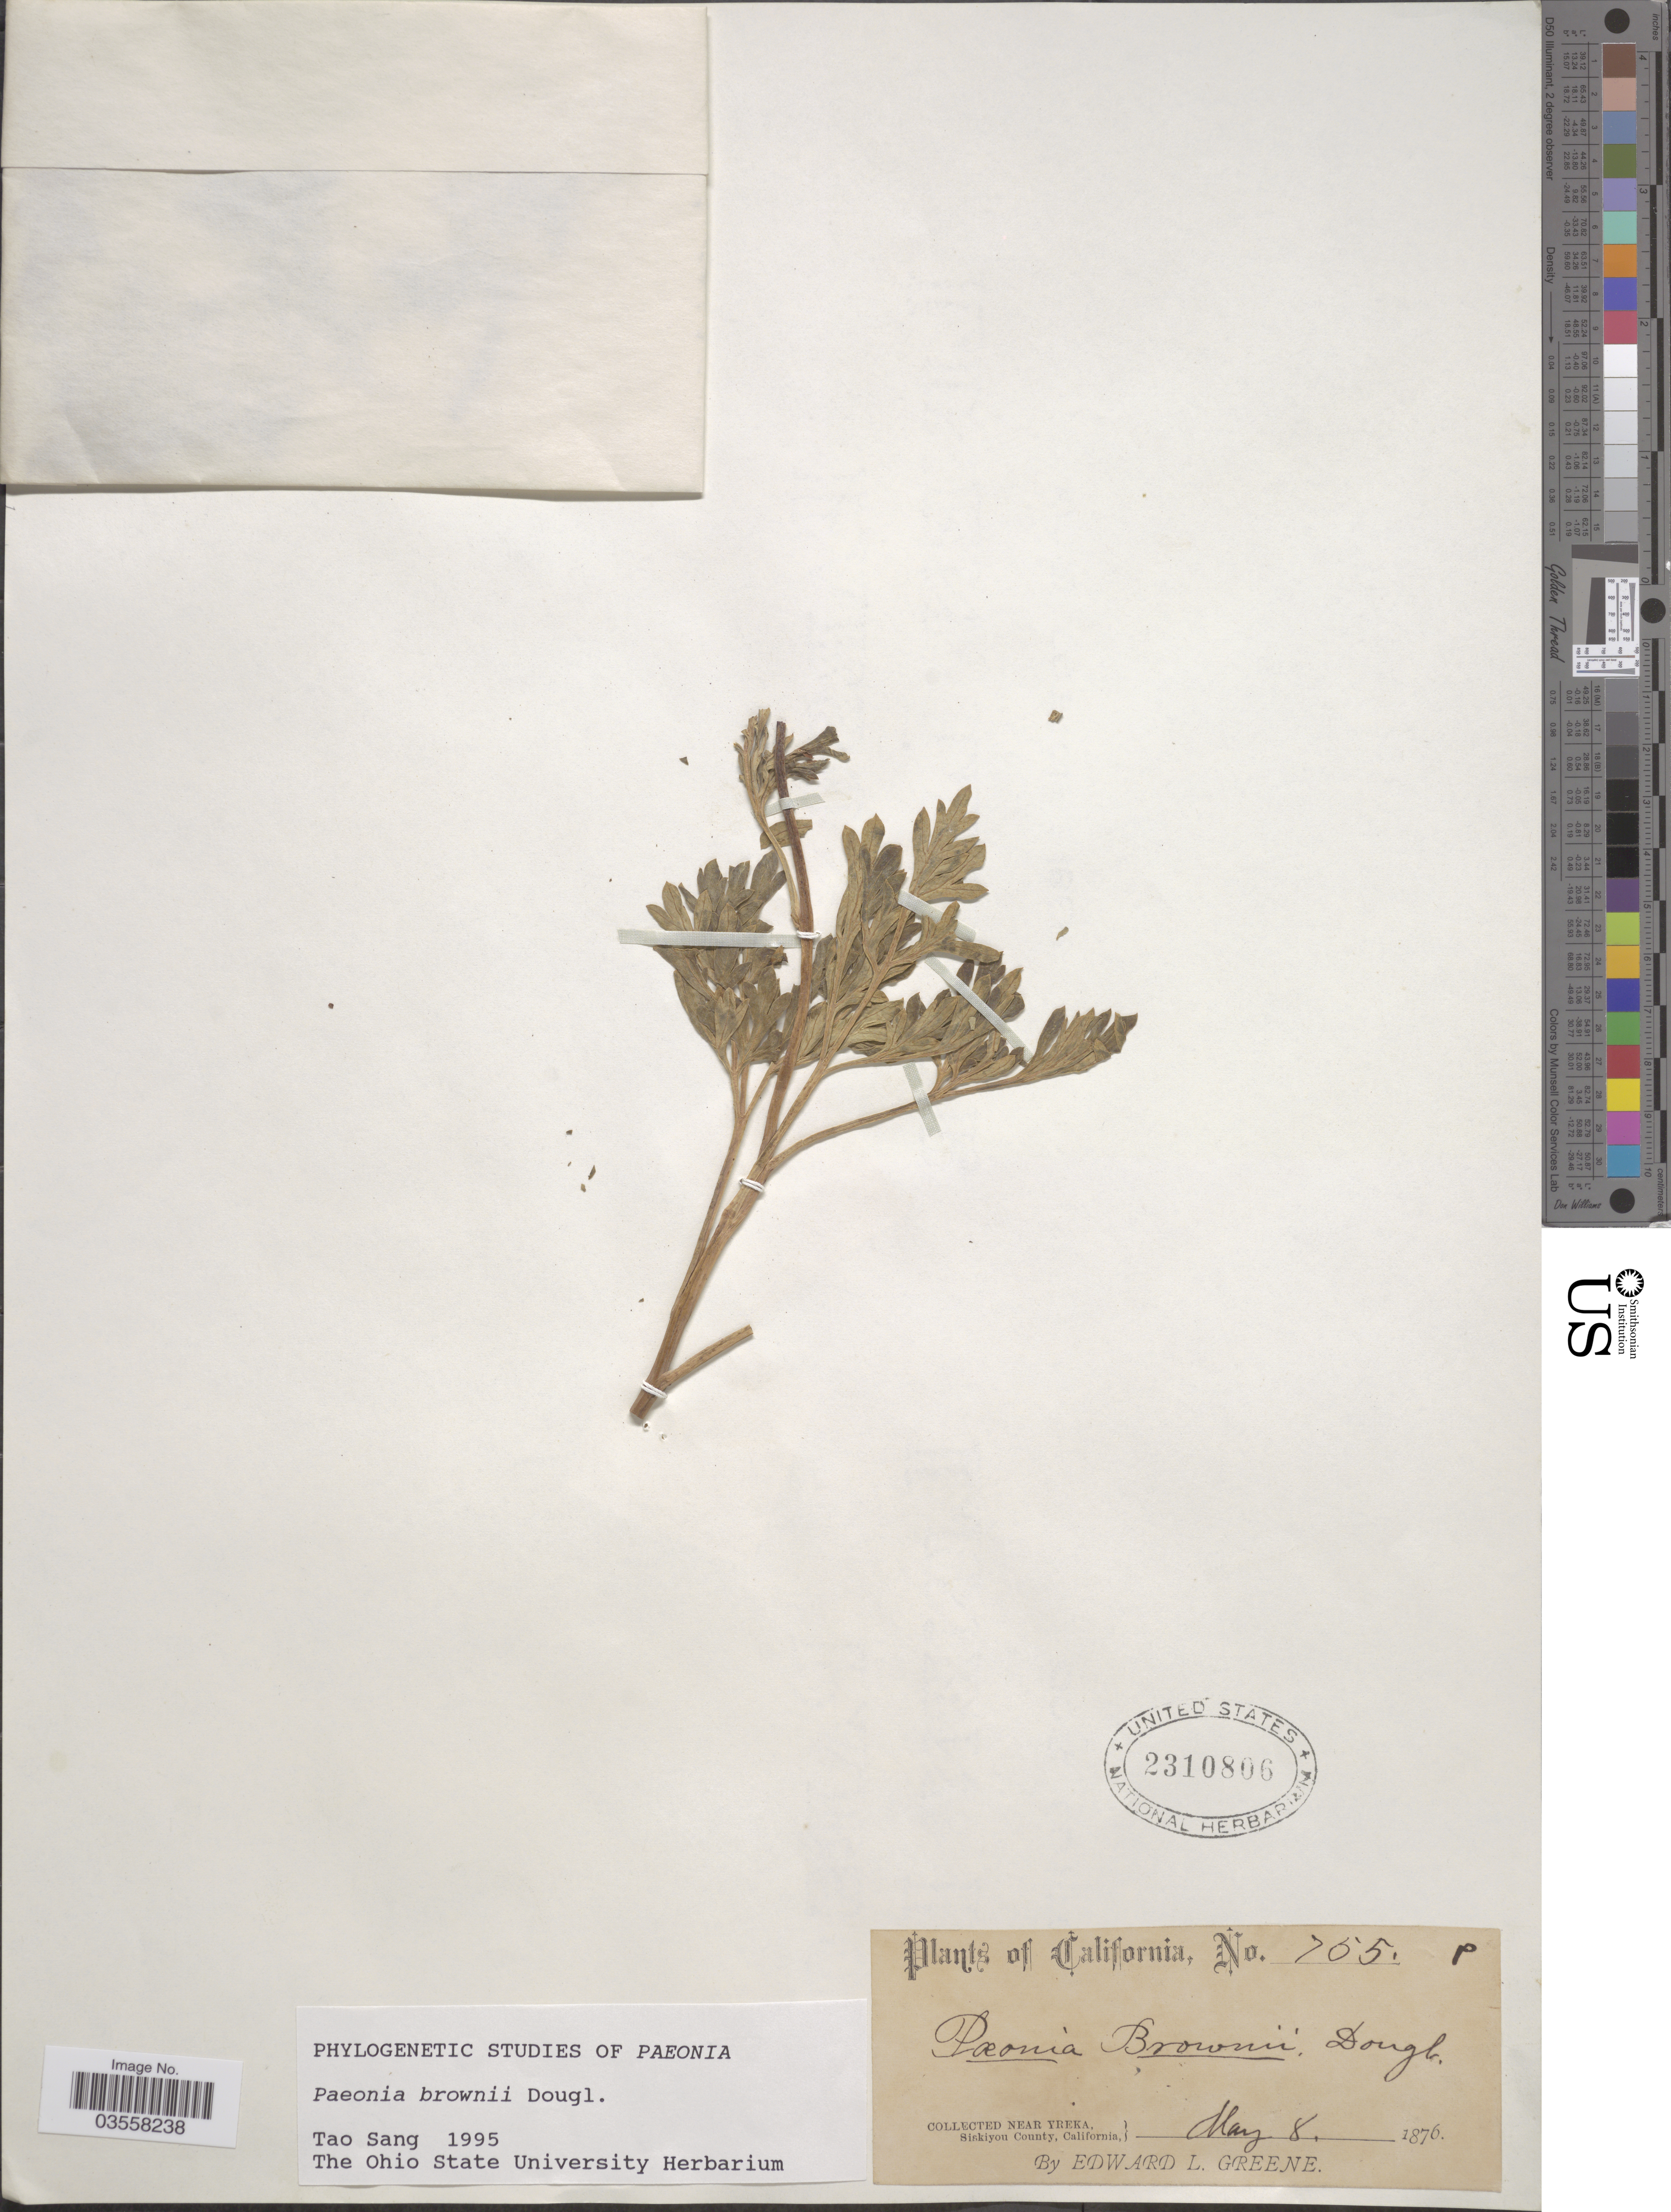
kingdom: Plantae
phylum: Tracheophyta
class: Magnoliopsida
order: Saxifragales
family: Paeoniaceae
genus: Paeonia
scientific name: Paeonia brownii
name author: Douglas ex Hook.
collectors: E. L. Greene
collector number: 755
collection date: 1876-05-08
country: United States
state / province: California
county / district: Siskiyou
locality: Near Yreka, Siskiyou County.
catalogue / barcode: US 2310806